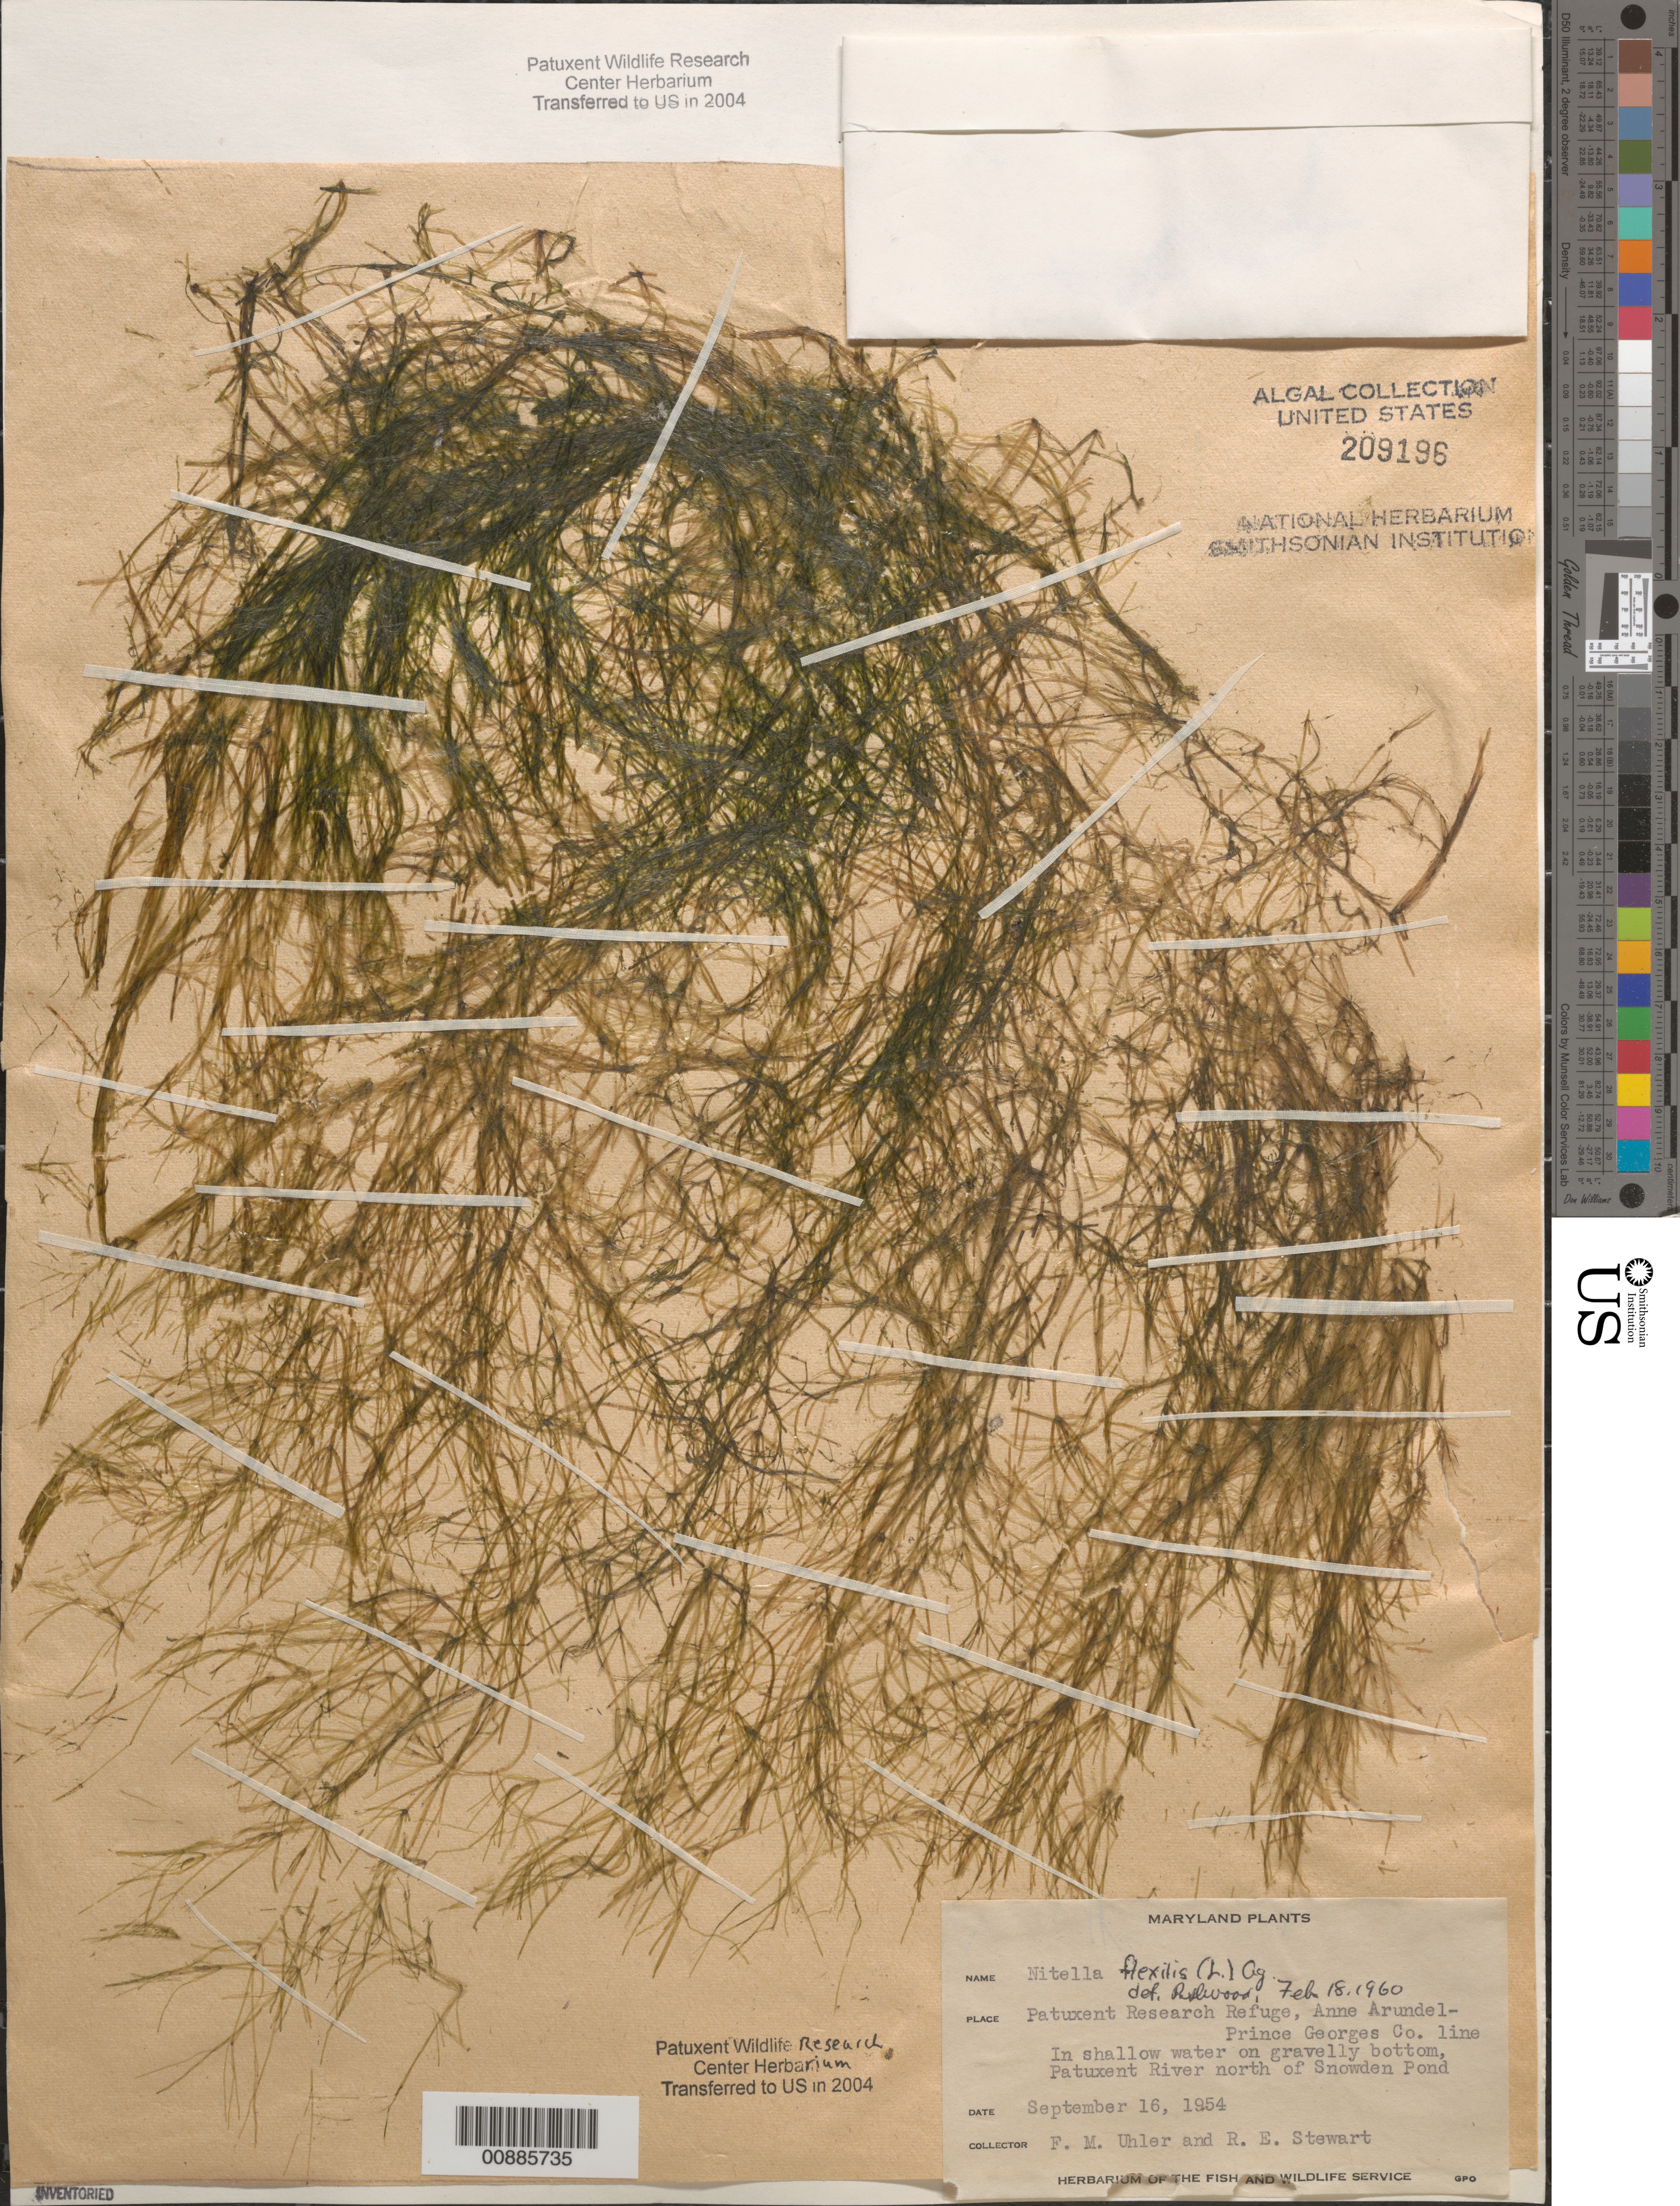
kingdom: Plantae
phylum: Charophyta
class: Charophyceae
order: Charales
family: Characeae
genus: Nitella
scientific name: Nitella flexilis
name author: (L.) C. Agardh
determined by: Wood, R. D.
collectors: F. M. Uhler & R. Stewart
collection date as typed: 16 Sep 1954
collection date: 1954-09-16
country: United States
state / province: Maryland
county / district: Prince George's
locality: Patuxent Research Refuge, Patuxent River north of Snowden Pond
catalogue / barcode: US 209196